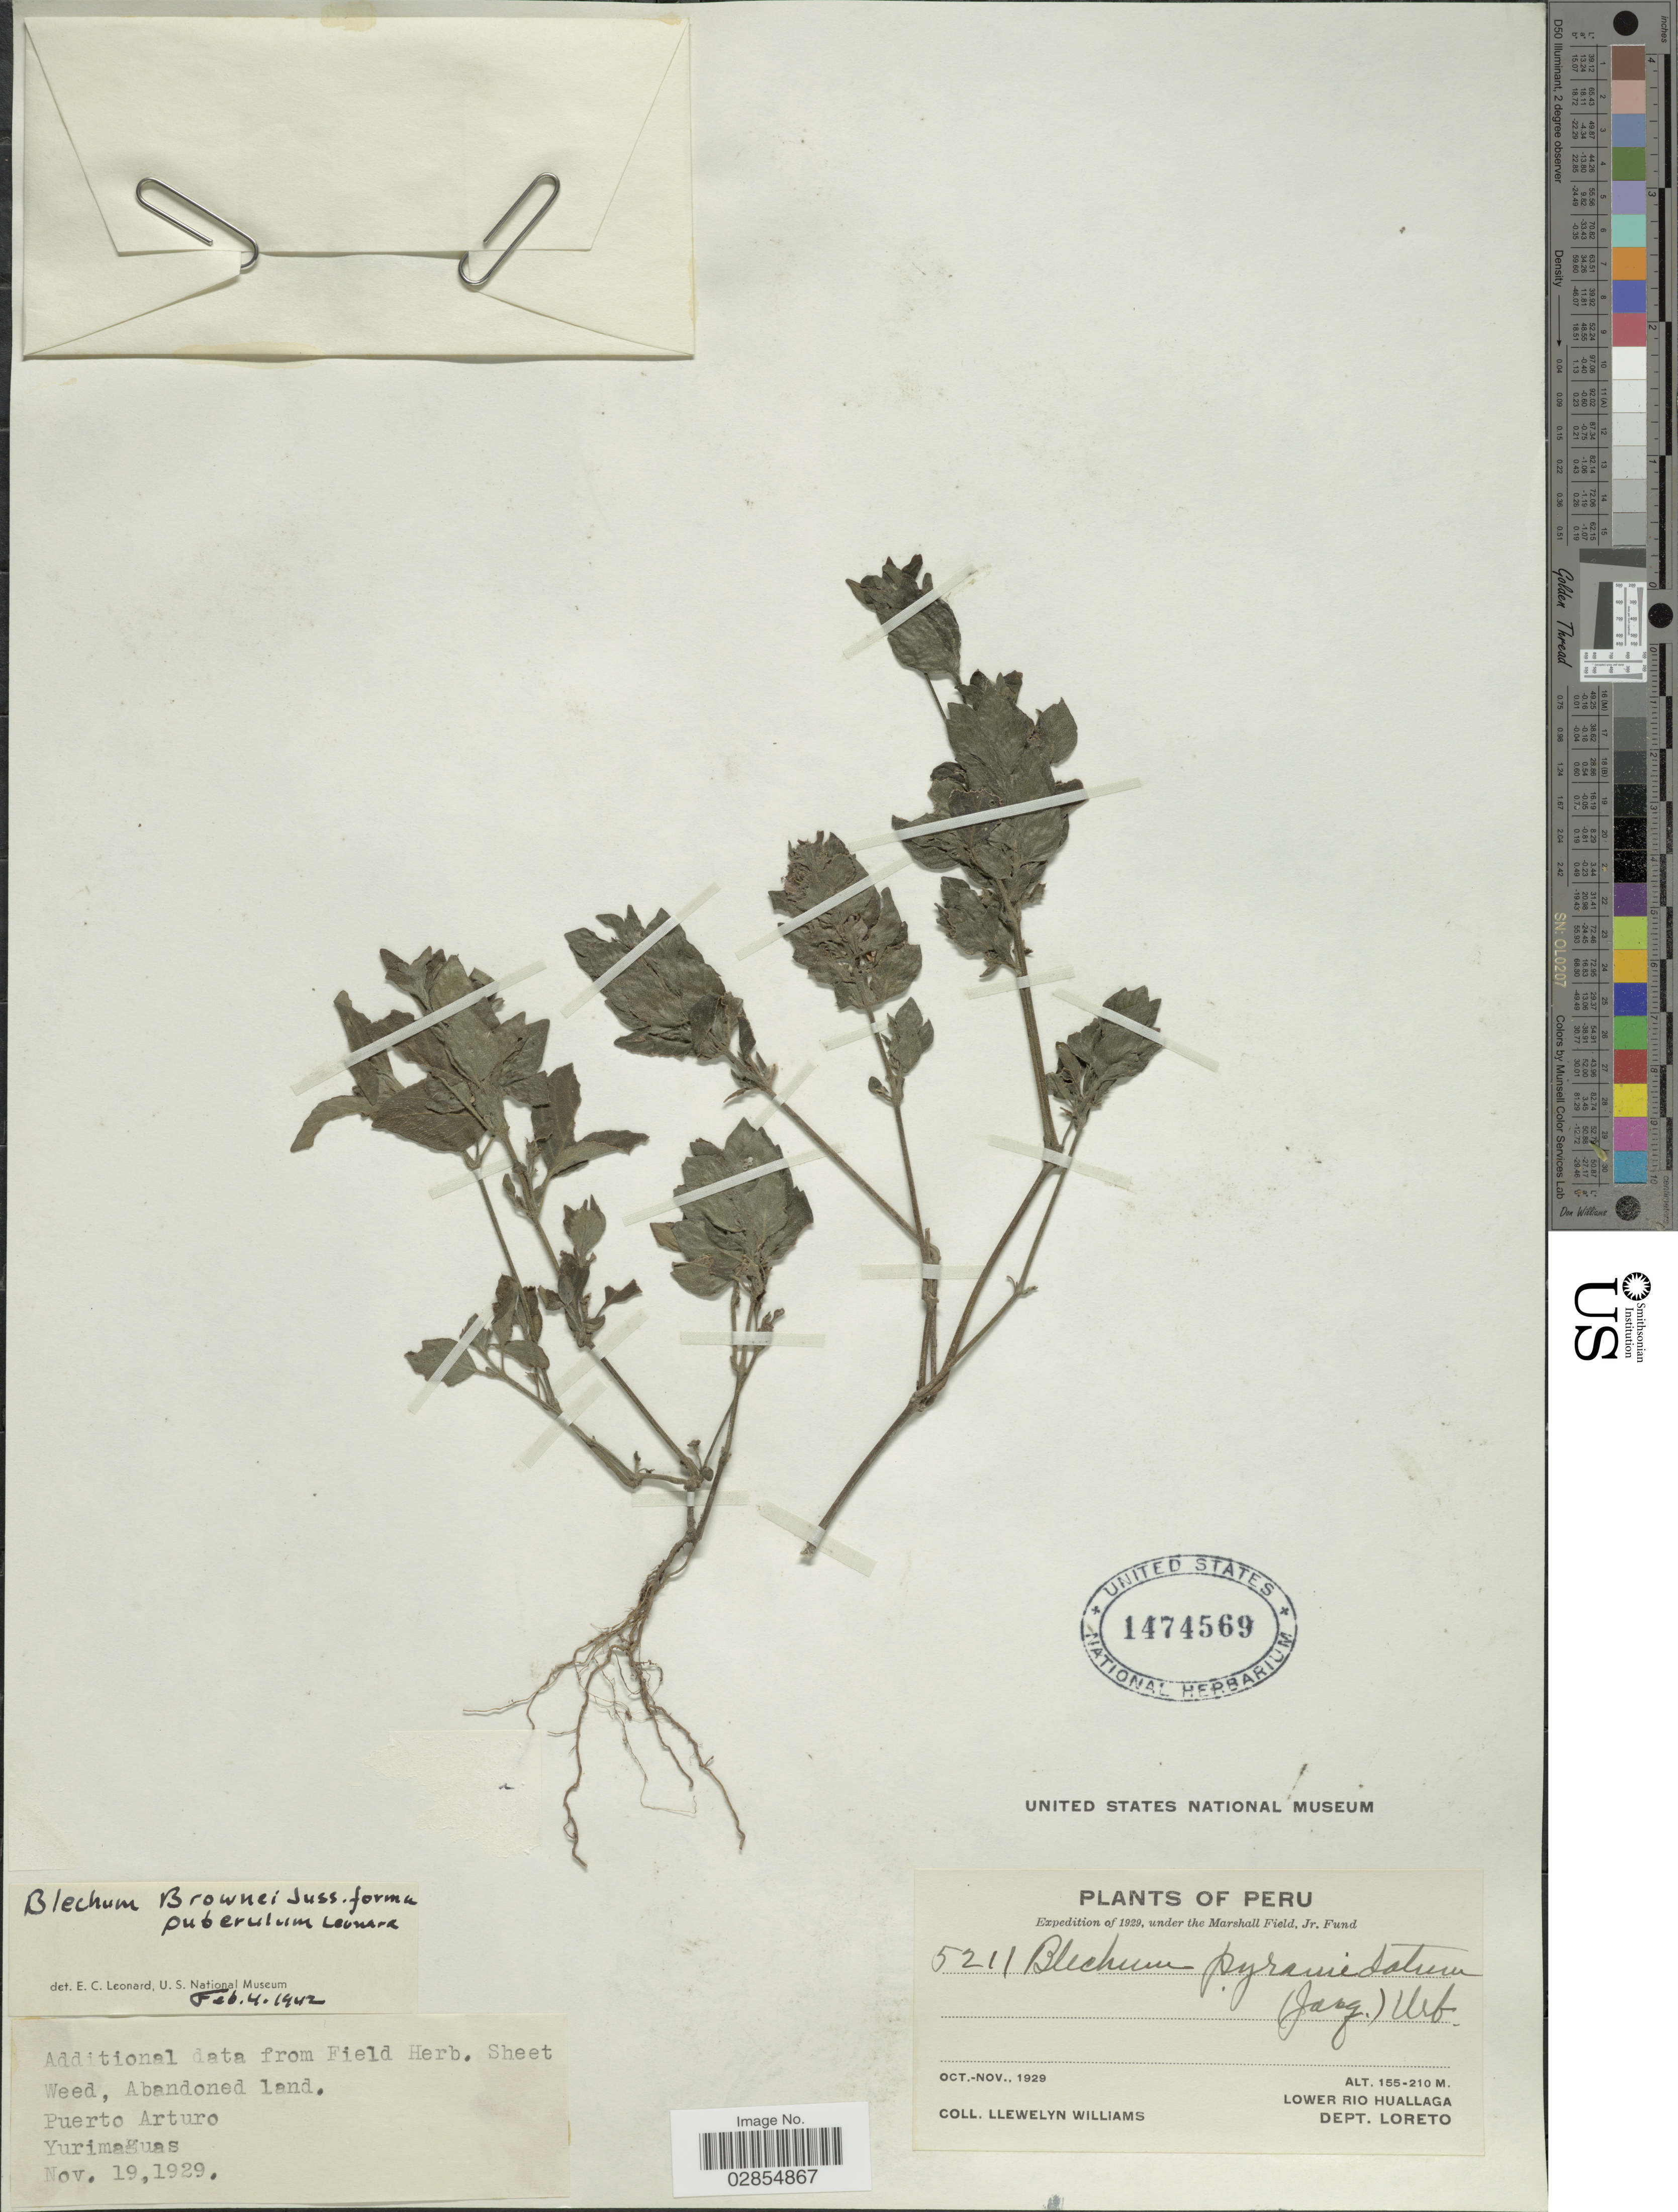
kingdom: Plantae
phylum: Tracheophyta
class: Magnoliopsida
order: Lamiales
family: Acanthaceae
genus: Blechum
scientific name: Blechum brownei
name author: Juss.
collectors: Ll. Williams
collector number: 5211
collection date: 1929-11-19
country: Peru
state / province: Loreto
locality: Puerto Arturo. Yurimaguas. Lower Rio Huallaga. Dept. Loreto.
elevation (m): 155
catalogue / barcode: US 1474569